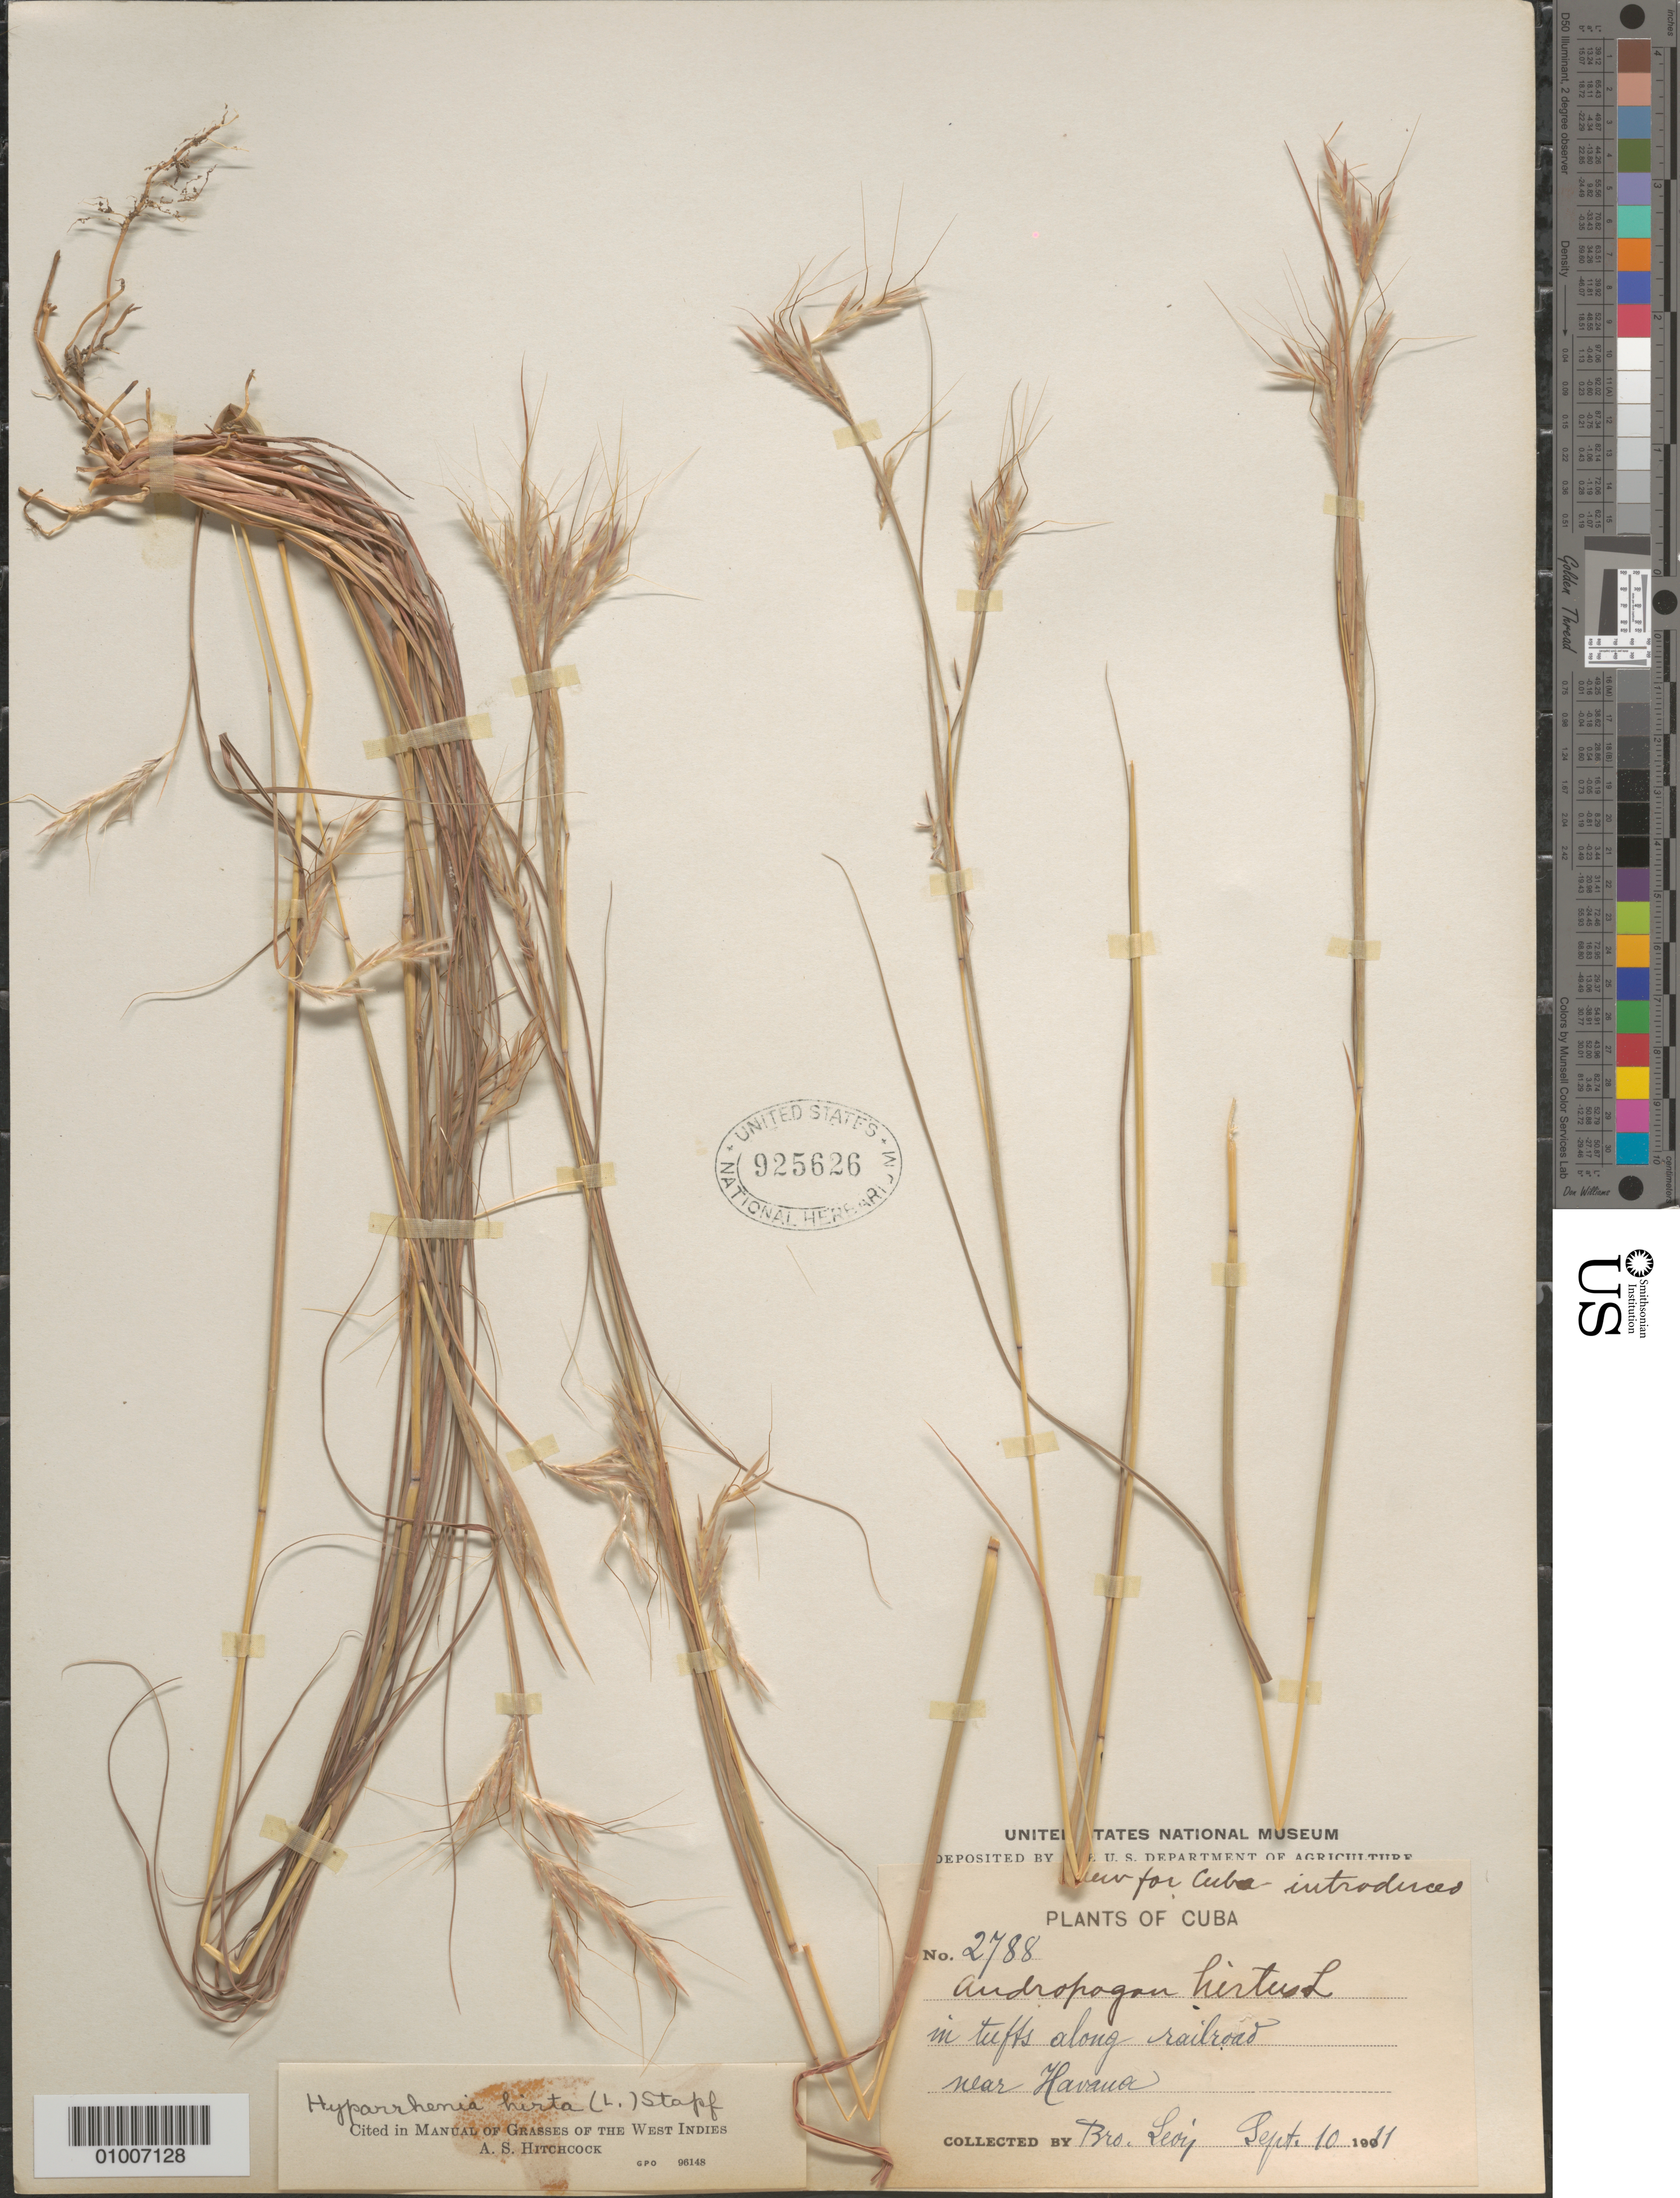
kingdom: Plantae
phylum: Tracheophyta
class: Liliopsida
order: Poales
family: Poaceae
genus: Hyparrhenia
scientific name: Hyparrhenia hirta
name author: (L.) Stapf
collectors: Bro. León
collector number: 2788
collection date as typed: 10 Sep 1911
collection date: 1911-09-10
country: Cuba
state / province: La Habana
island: Cuba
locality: La Habana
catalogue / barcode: US 925626